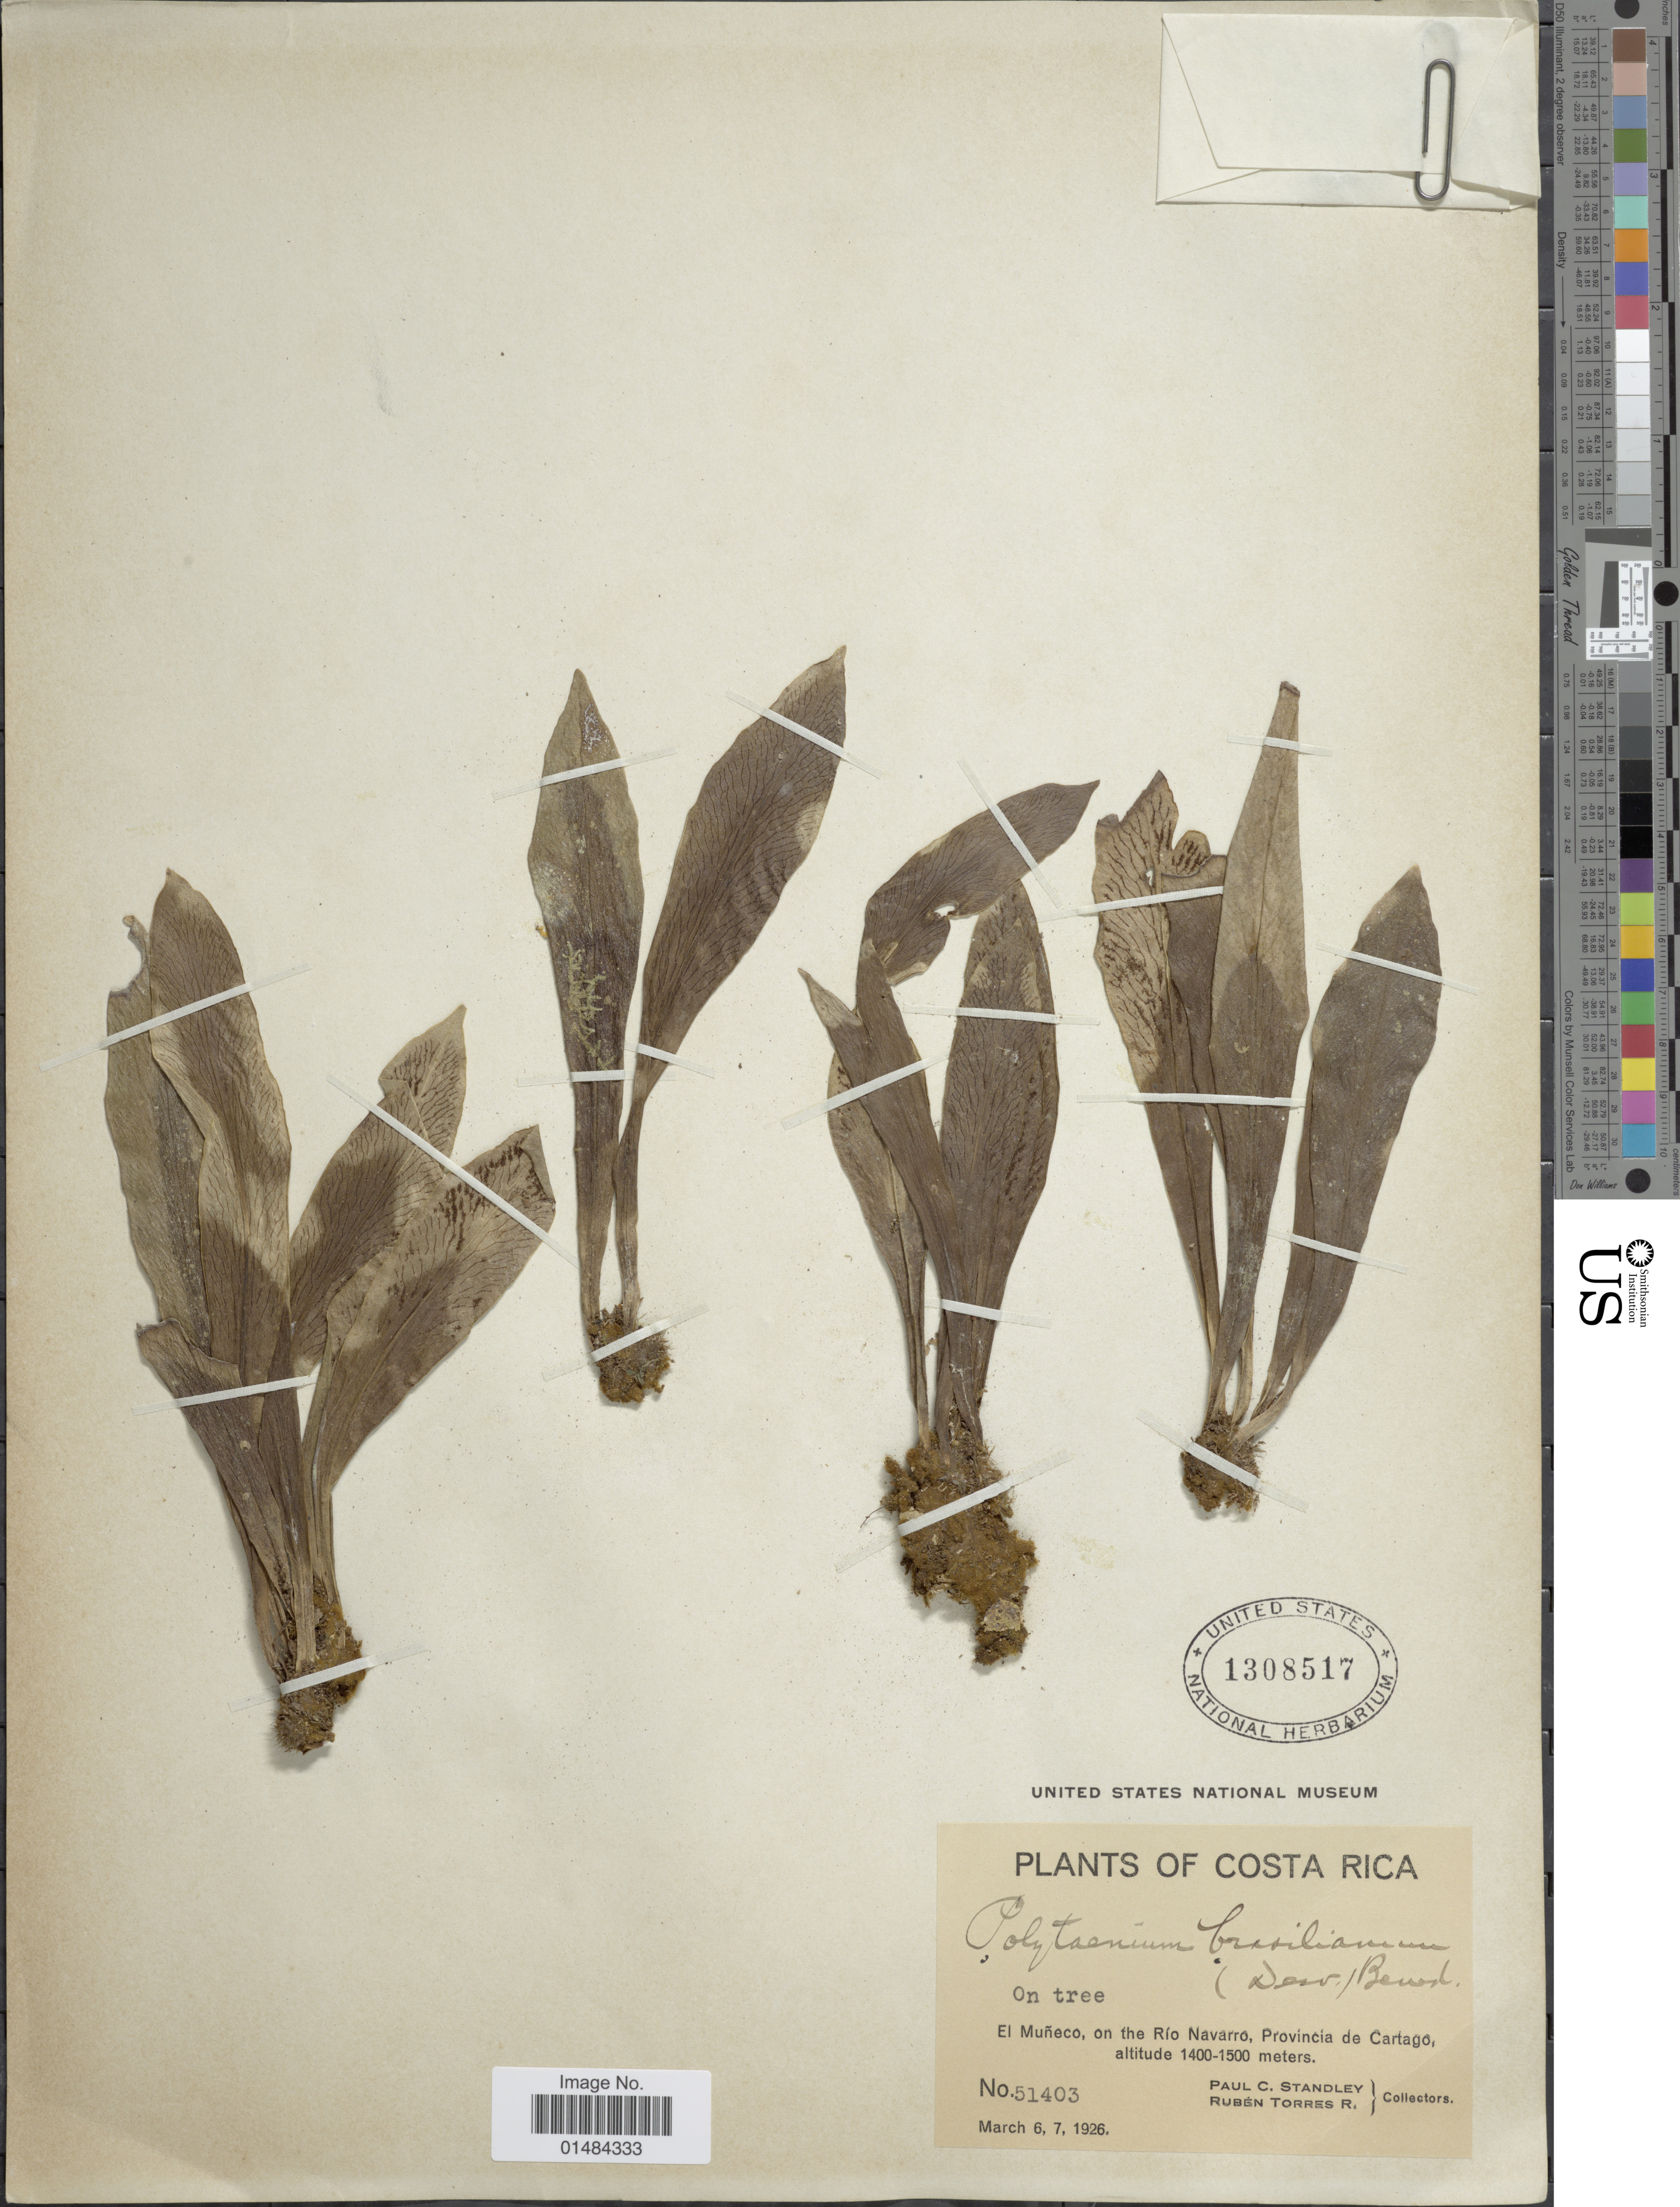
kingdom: Plantae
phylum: Tracheophyta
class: Polypodiopsida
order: Polypodiales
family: Pteridaceae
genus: Polytaenium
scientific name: Polytaenium chlorosporum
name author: (Mickel & Beitel) E.H. Crane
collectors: P. C. Standley & R. Torres Rojas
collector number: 51403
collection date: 1926-03-06/1926-03-07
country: Costa Rica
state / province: Cartago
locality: Costa Rica, El Muñeco, on the Rio Navarro, Provincia de Cartago.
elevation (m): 1400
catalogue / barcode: US 1308517